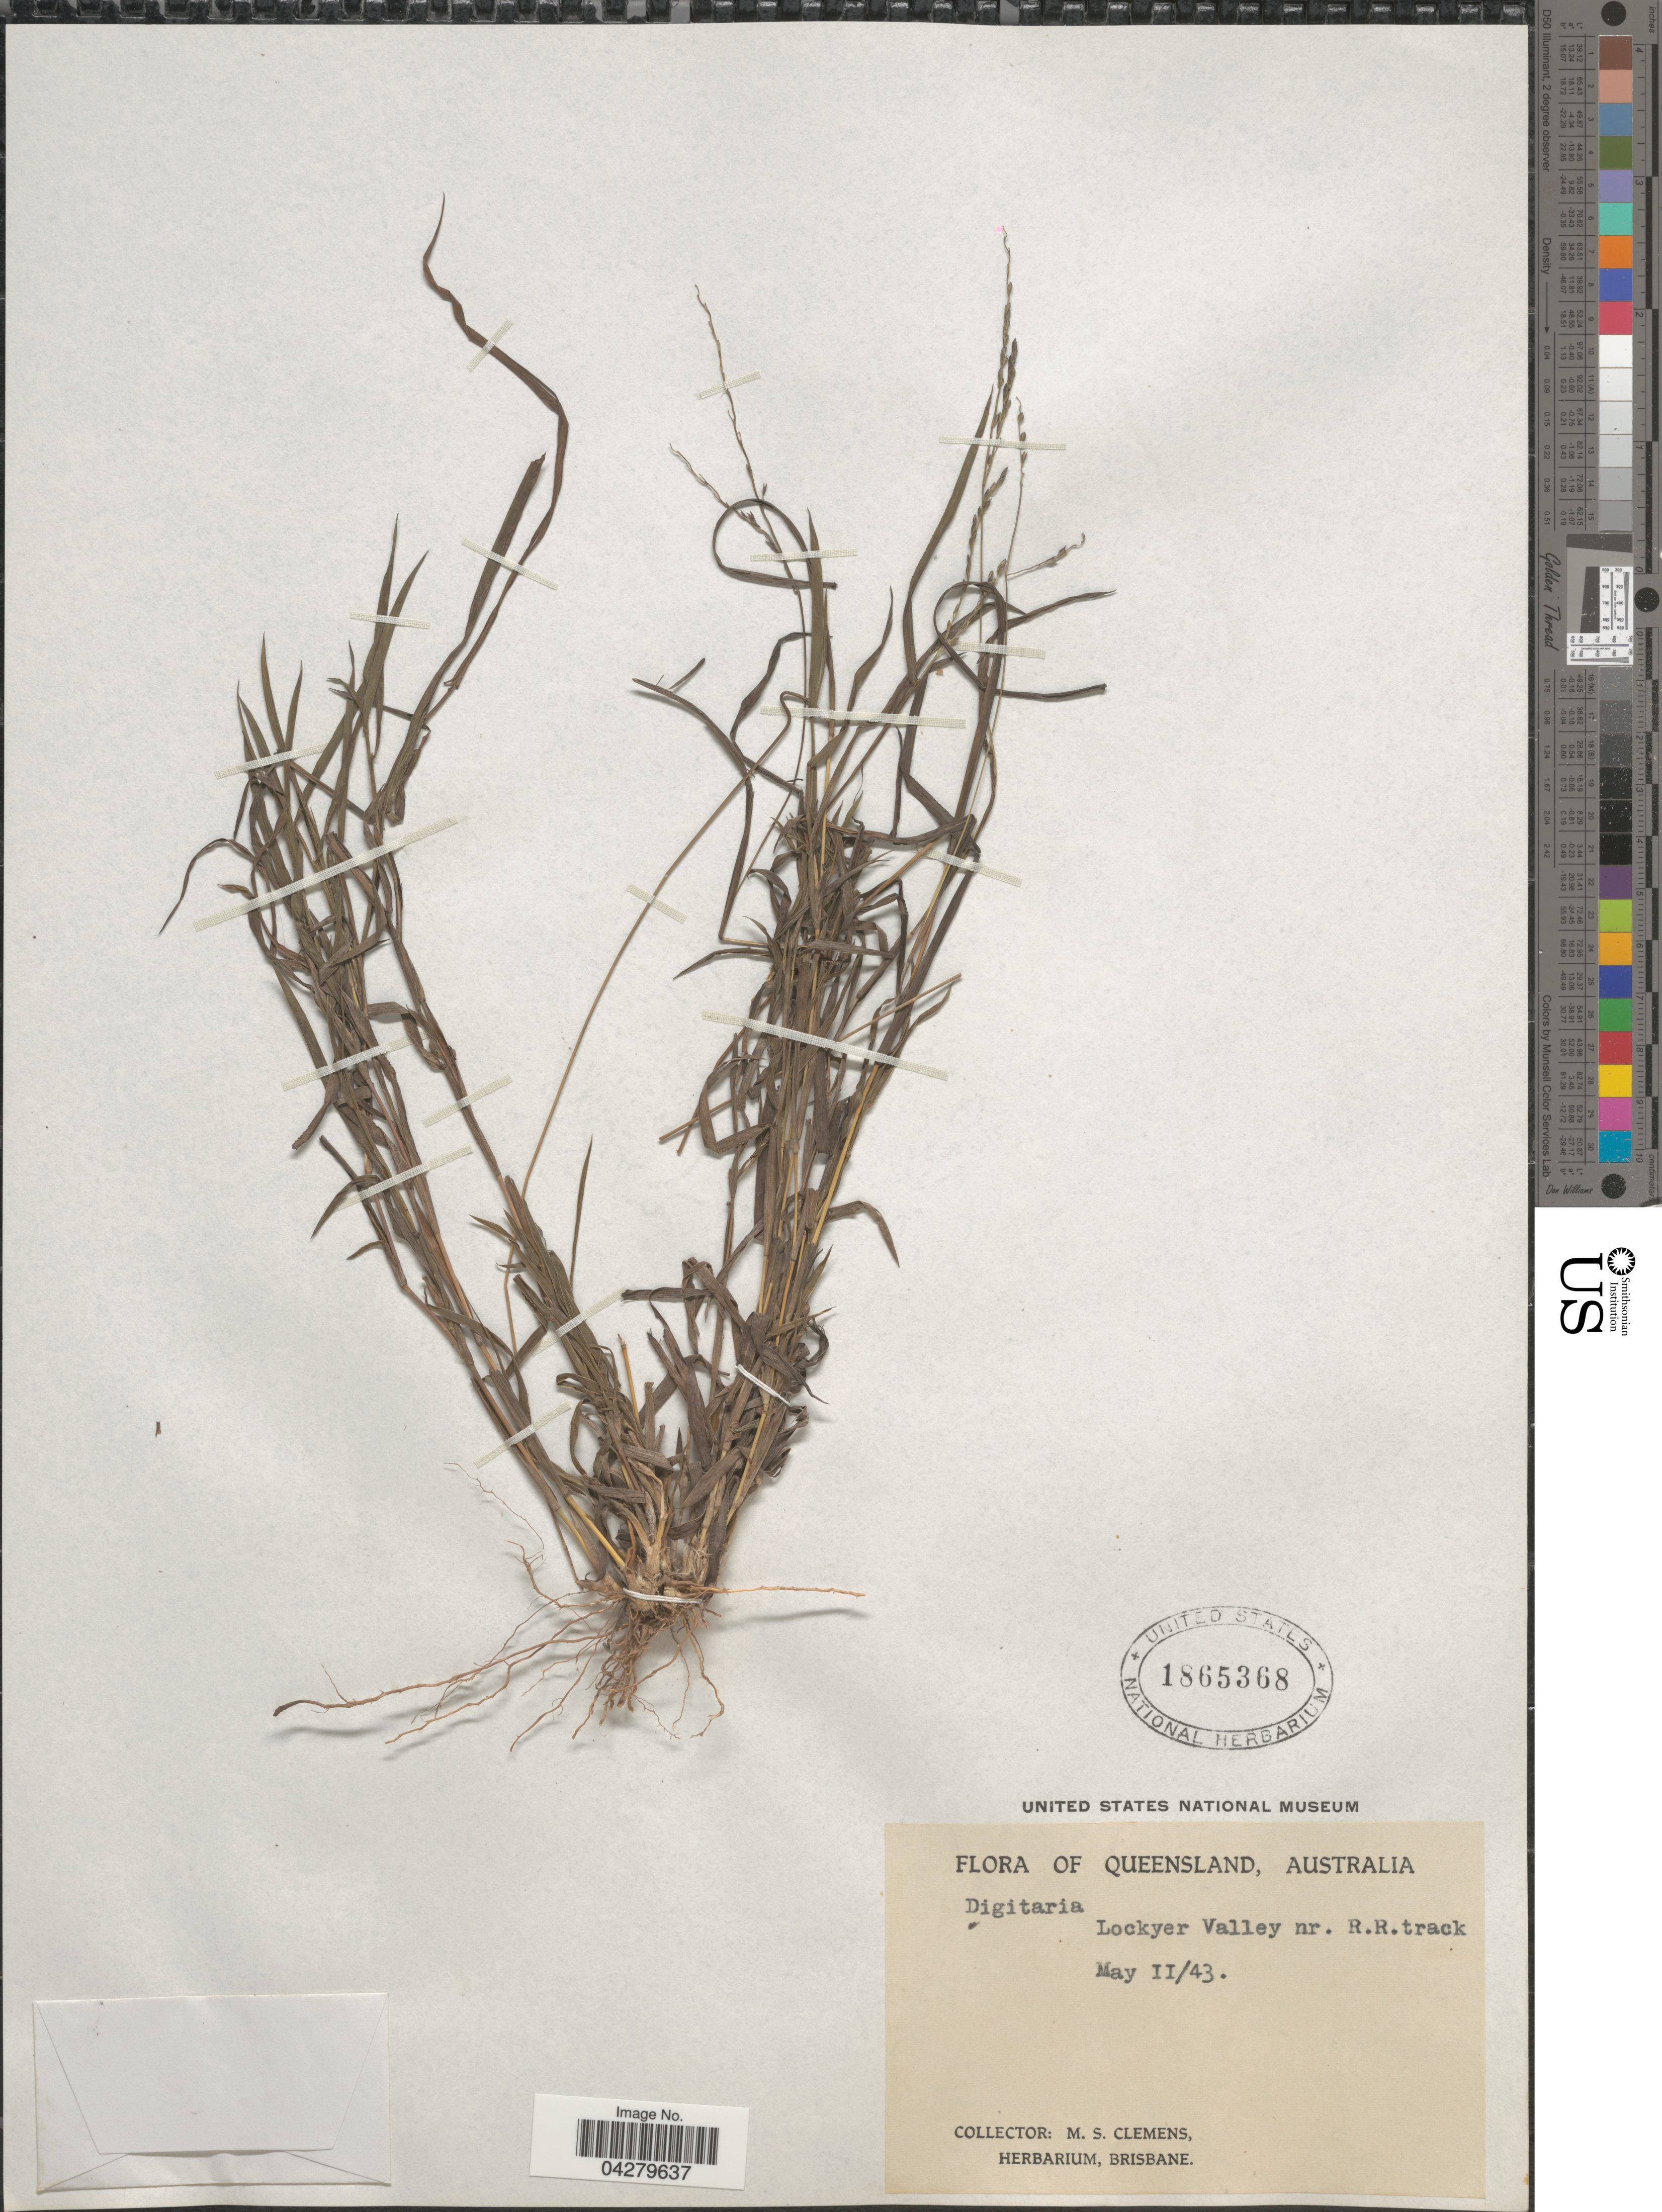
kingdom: Plantae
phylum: Tracheophyta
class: Liliopsida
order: Poales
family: Poaceae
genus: Digitaria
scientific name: Digitaria sp.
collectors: M. S. Clemens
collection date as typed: Transcribed d/m/y: 11/5/43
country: Australia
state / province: Queensland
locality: Lockyer Valley nr. R.R. track.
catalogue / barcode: US 1865368